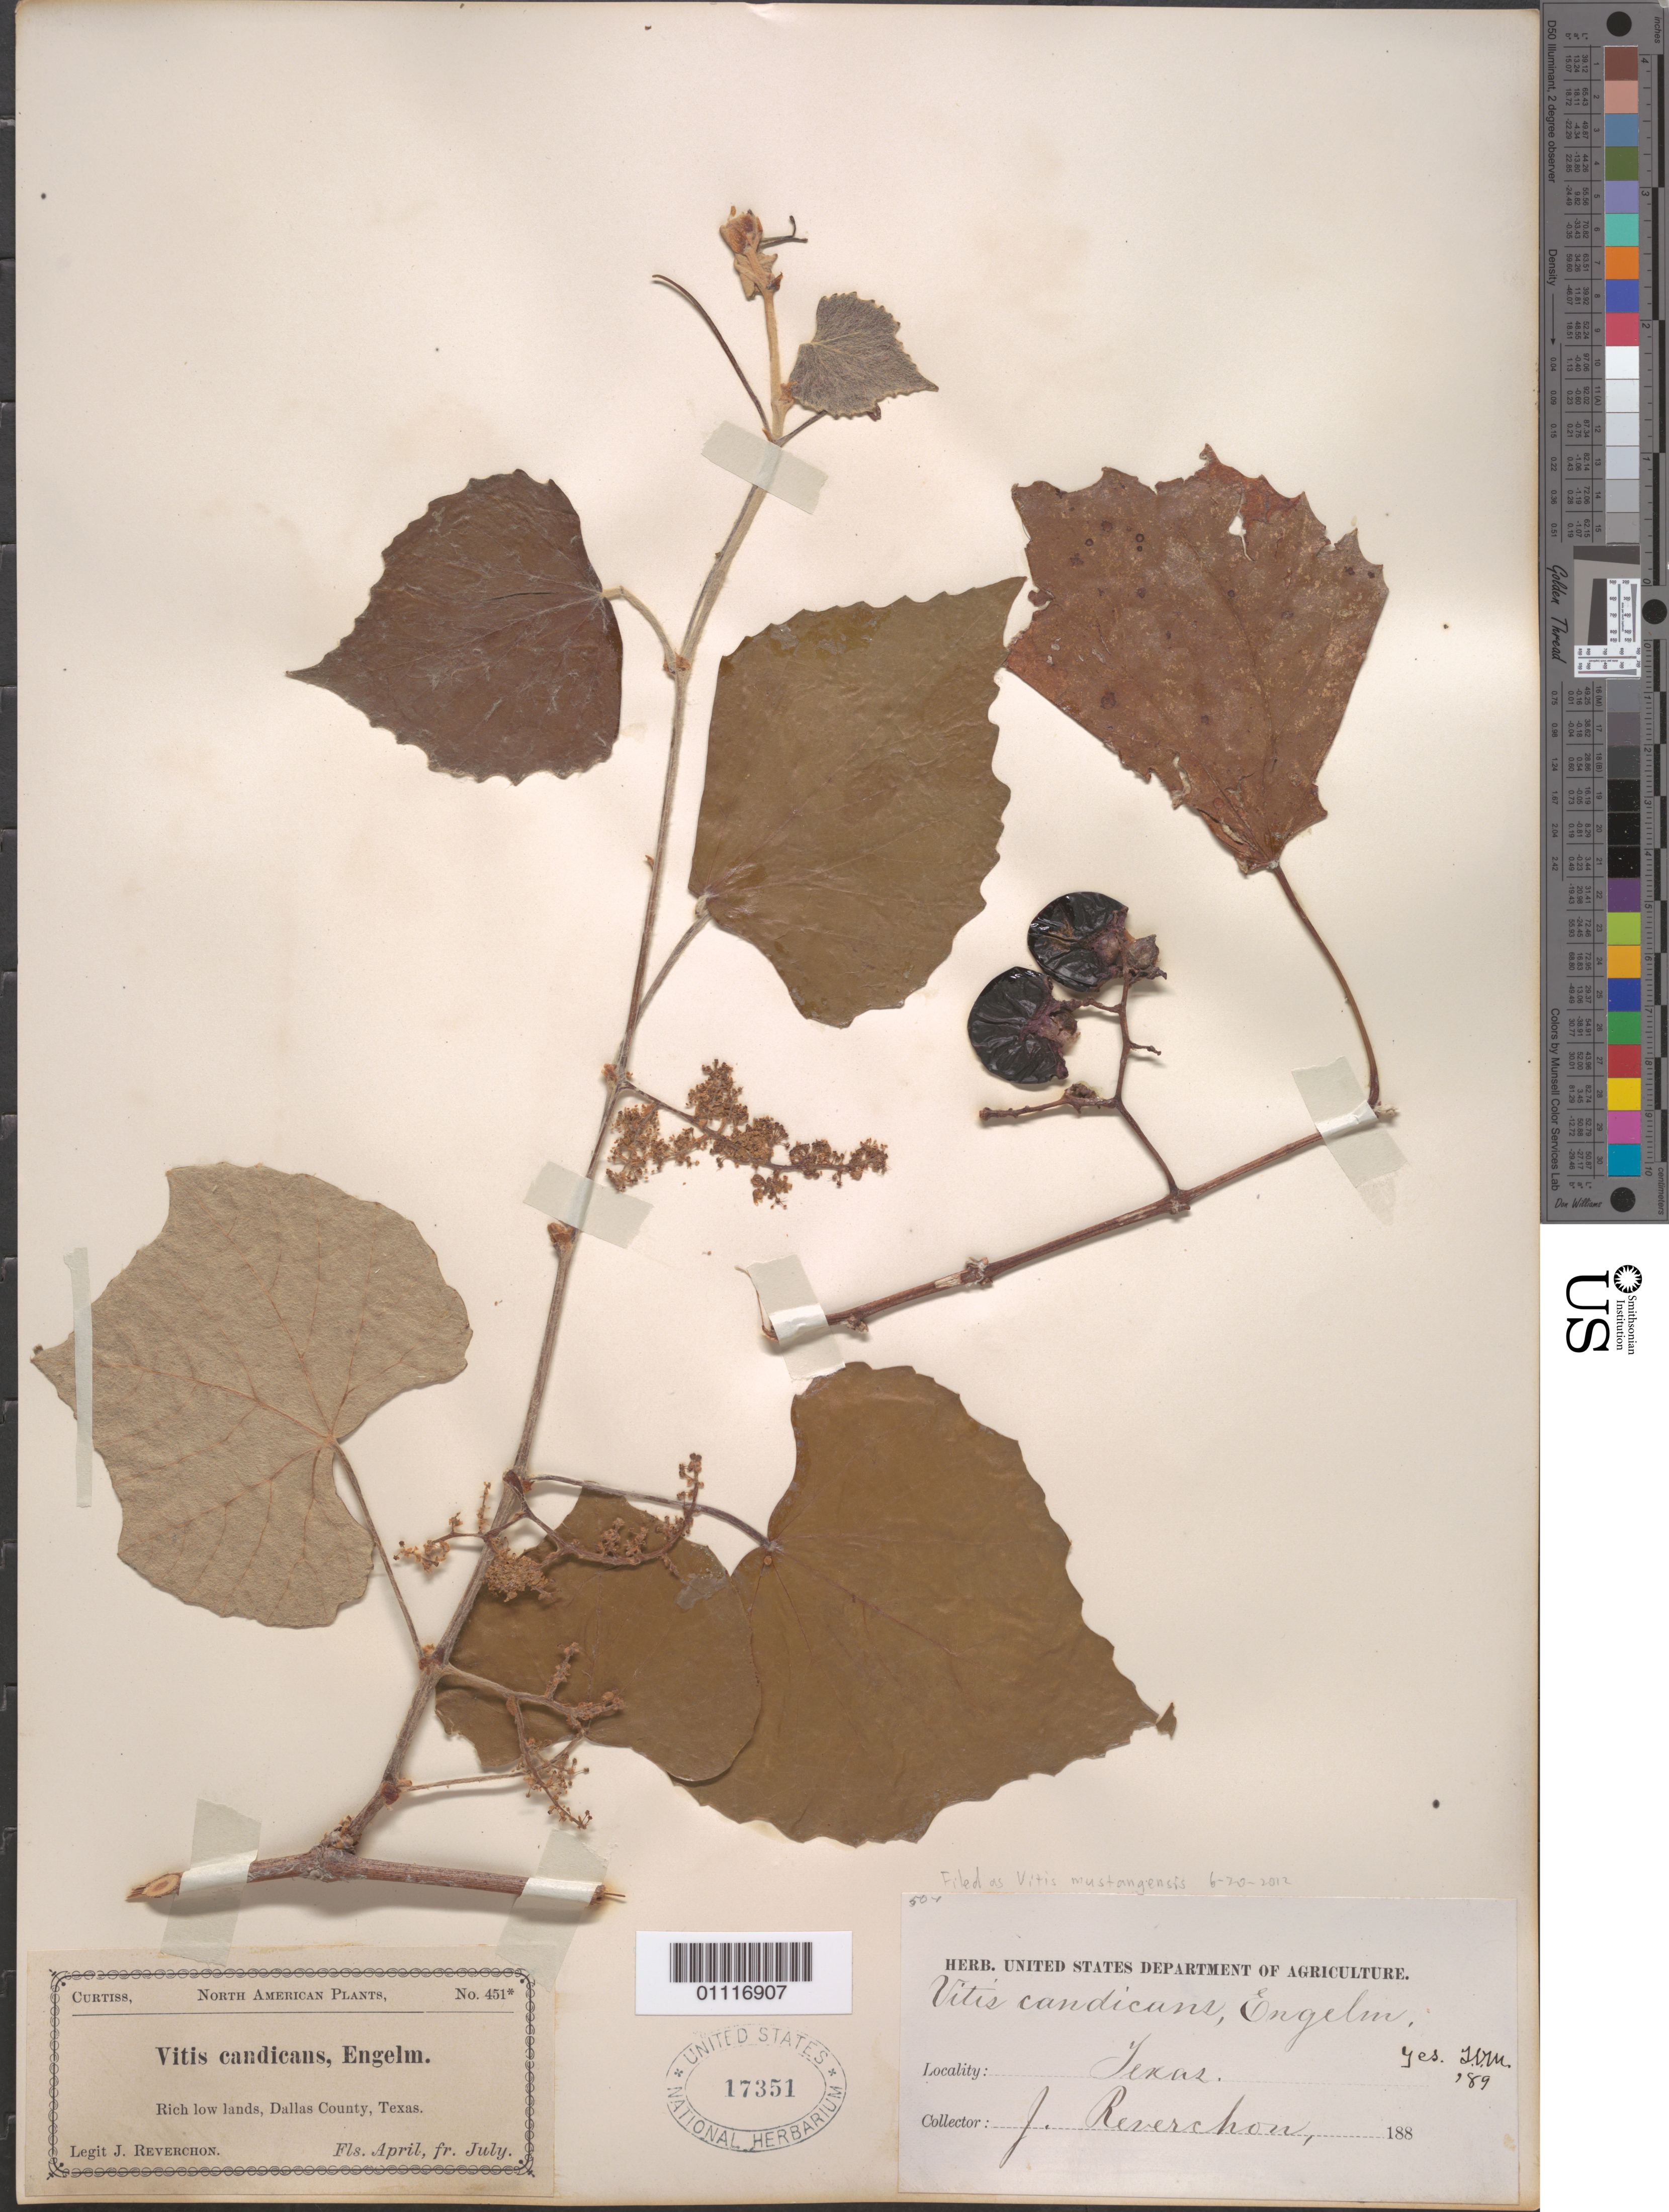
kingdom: Plantae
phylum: Tracheophyta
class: Magnoliopsida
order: Vitales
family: Vitaceae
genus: Vitis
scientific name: Vitis mustangensis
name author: Buckley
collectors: J. Reverchon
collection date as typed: Between Apr 188- and July 188-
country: United States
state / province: Texas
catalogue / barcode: US 17351